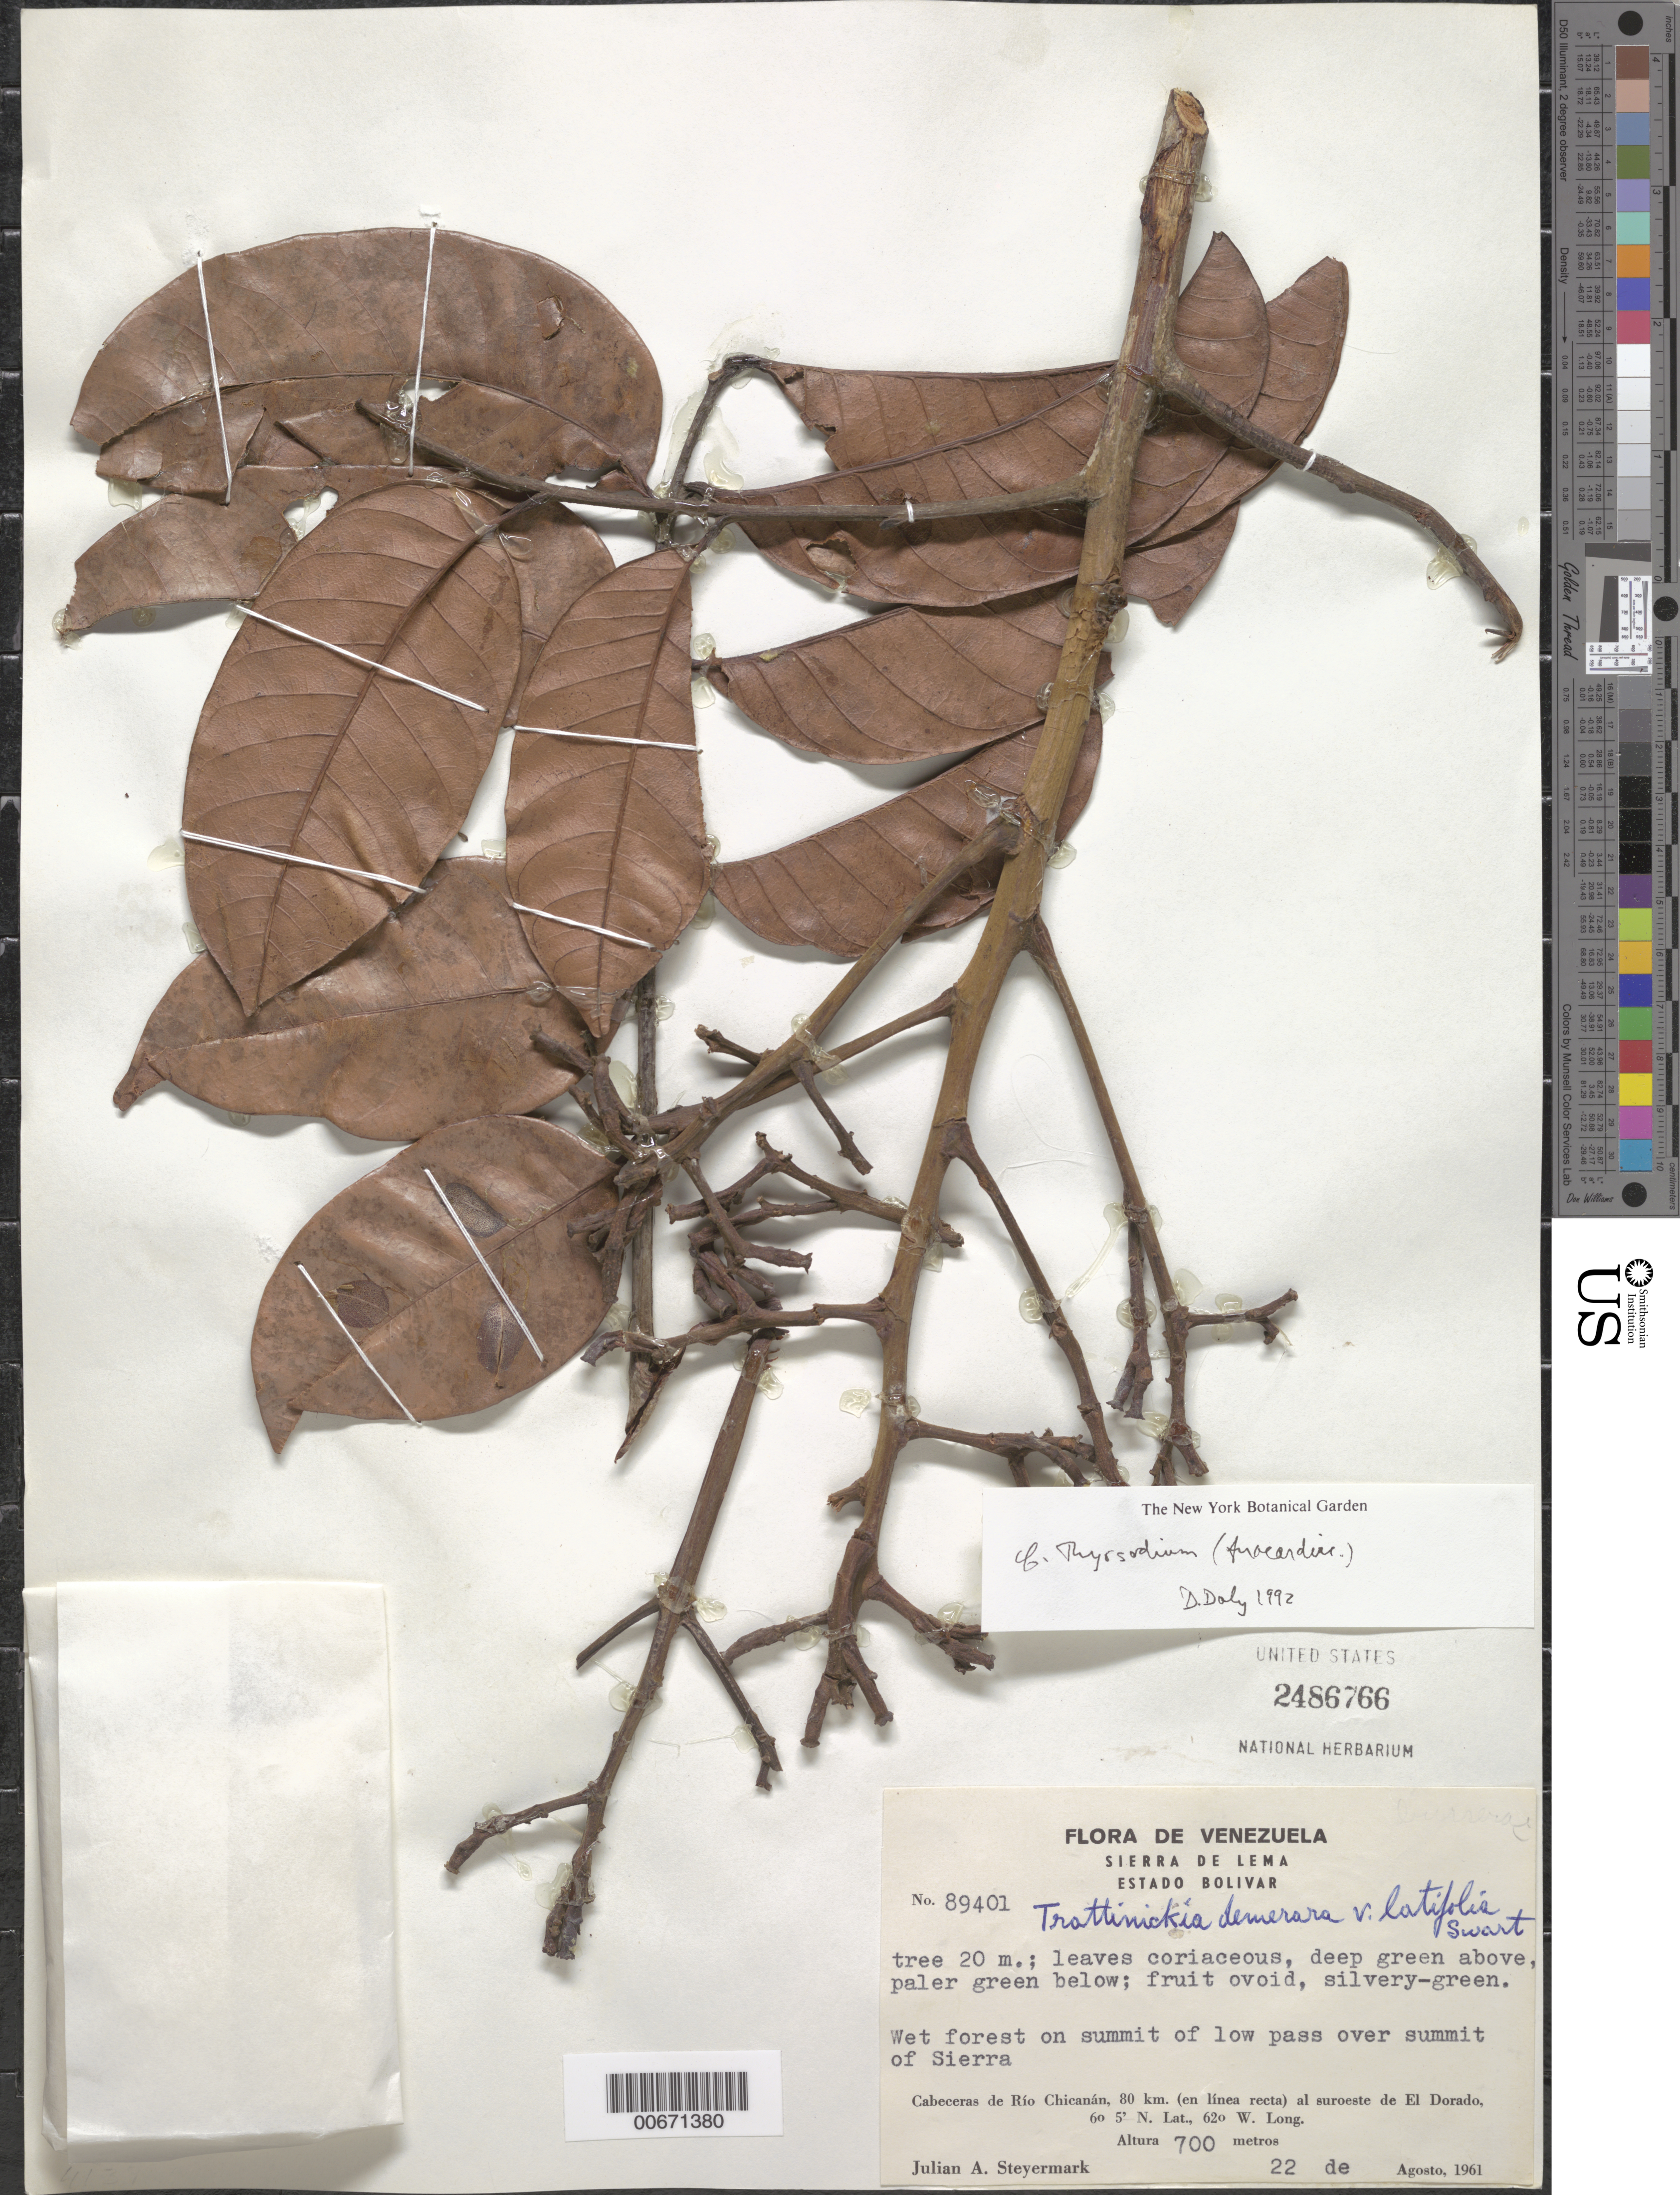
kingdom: Plantae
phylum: Tracheophyta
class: Magnoliopsida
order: Sapindales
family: Anacardiaceae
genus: Thyrsodium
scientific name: Thyrsodium sp.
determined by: Daly, D. C.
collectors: J. Steyermark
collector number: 89401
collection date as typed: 22-Aug-61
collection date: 1961-08-22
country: Venezuela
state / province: Bolívar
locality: Sierra de Lema; Cabeceras de Río Chicanán, 80 km (in a straight line) to southwest of El Dorado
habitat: Wet forest on summit of low pass over summit of Sierra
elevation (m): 700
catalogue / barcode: US 2486766